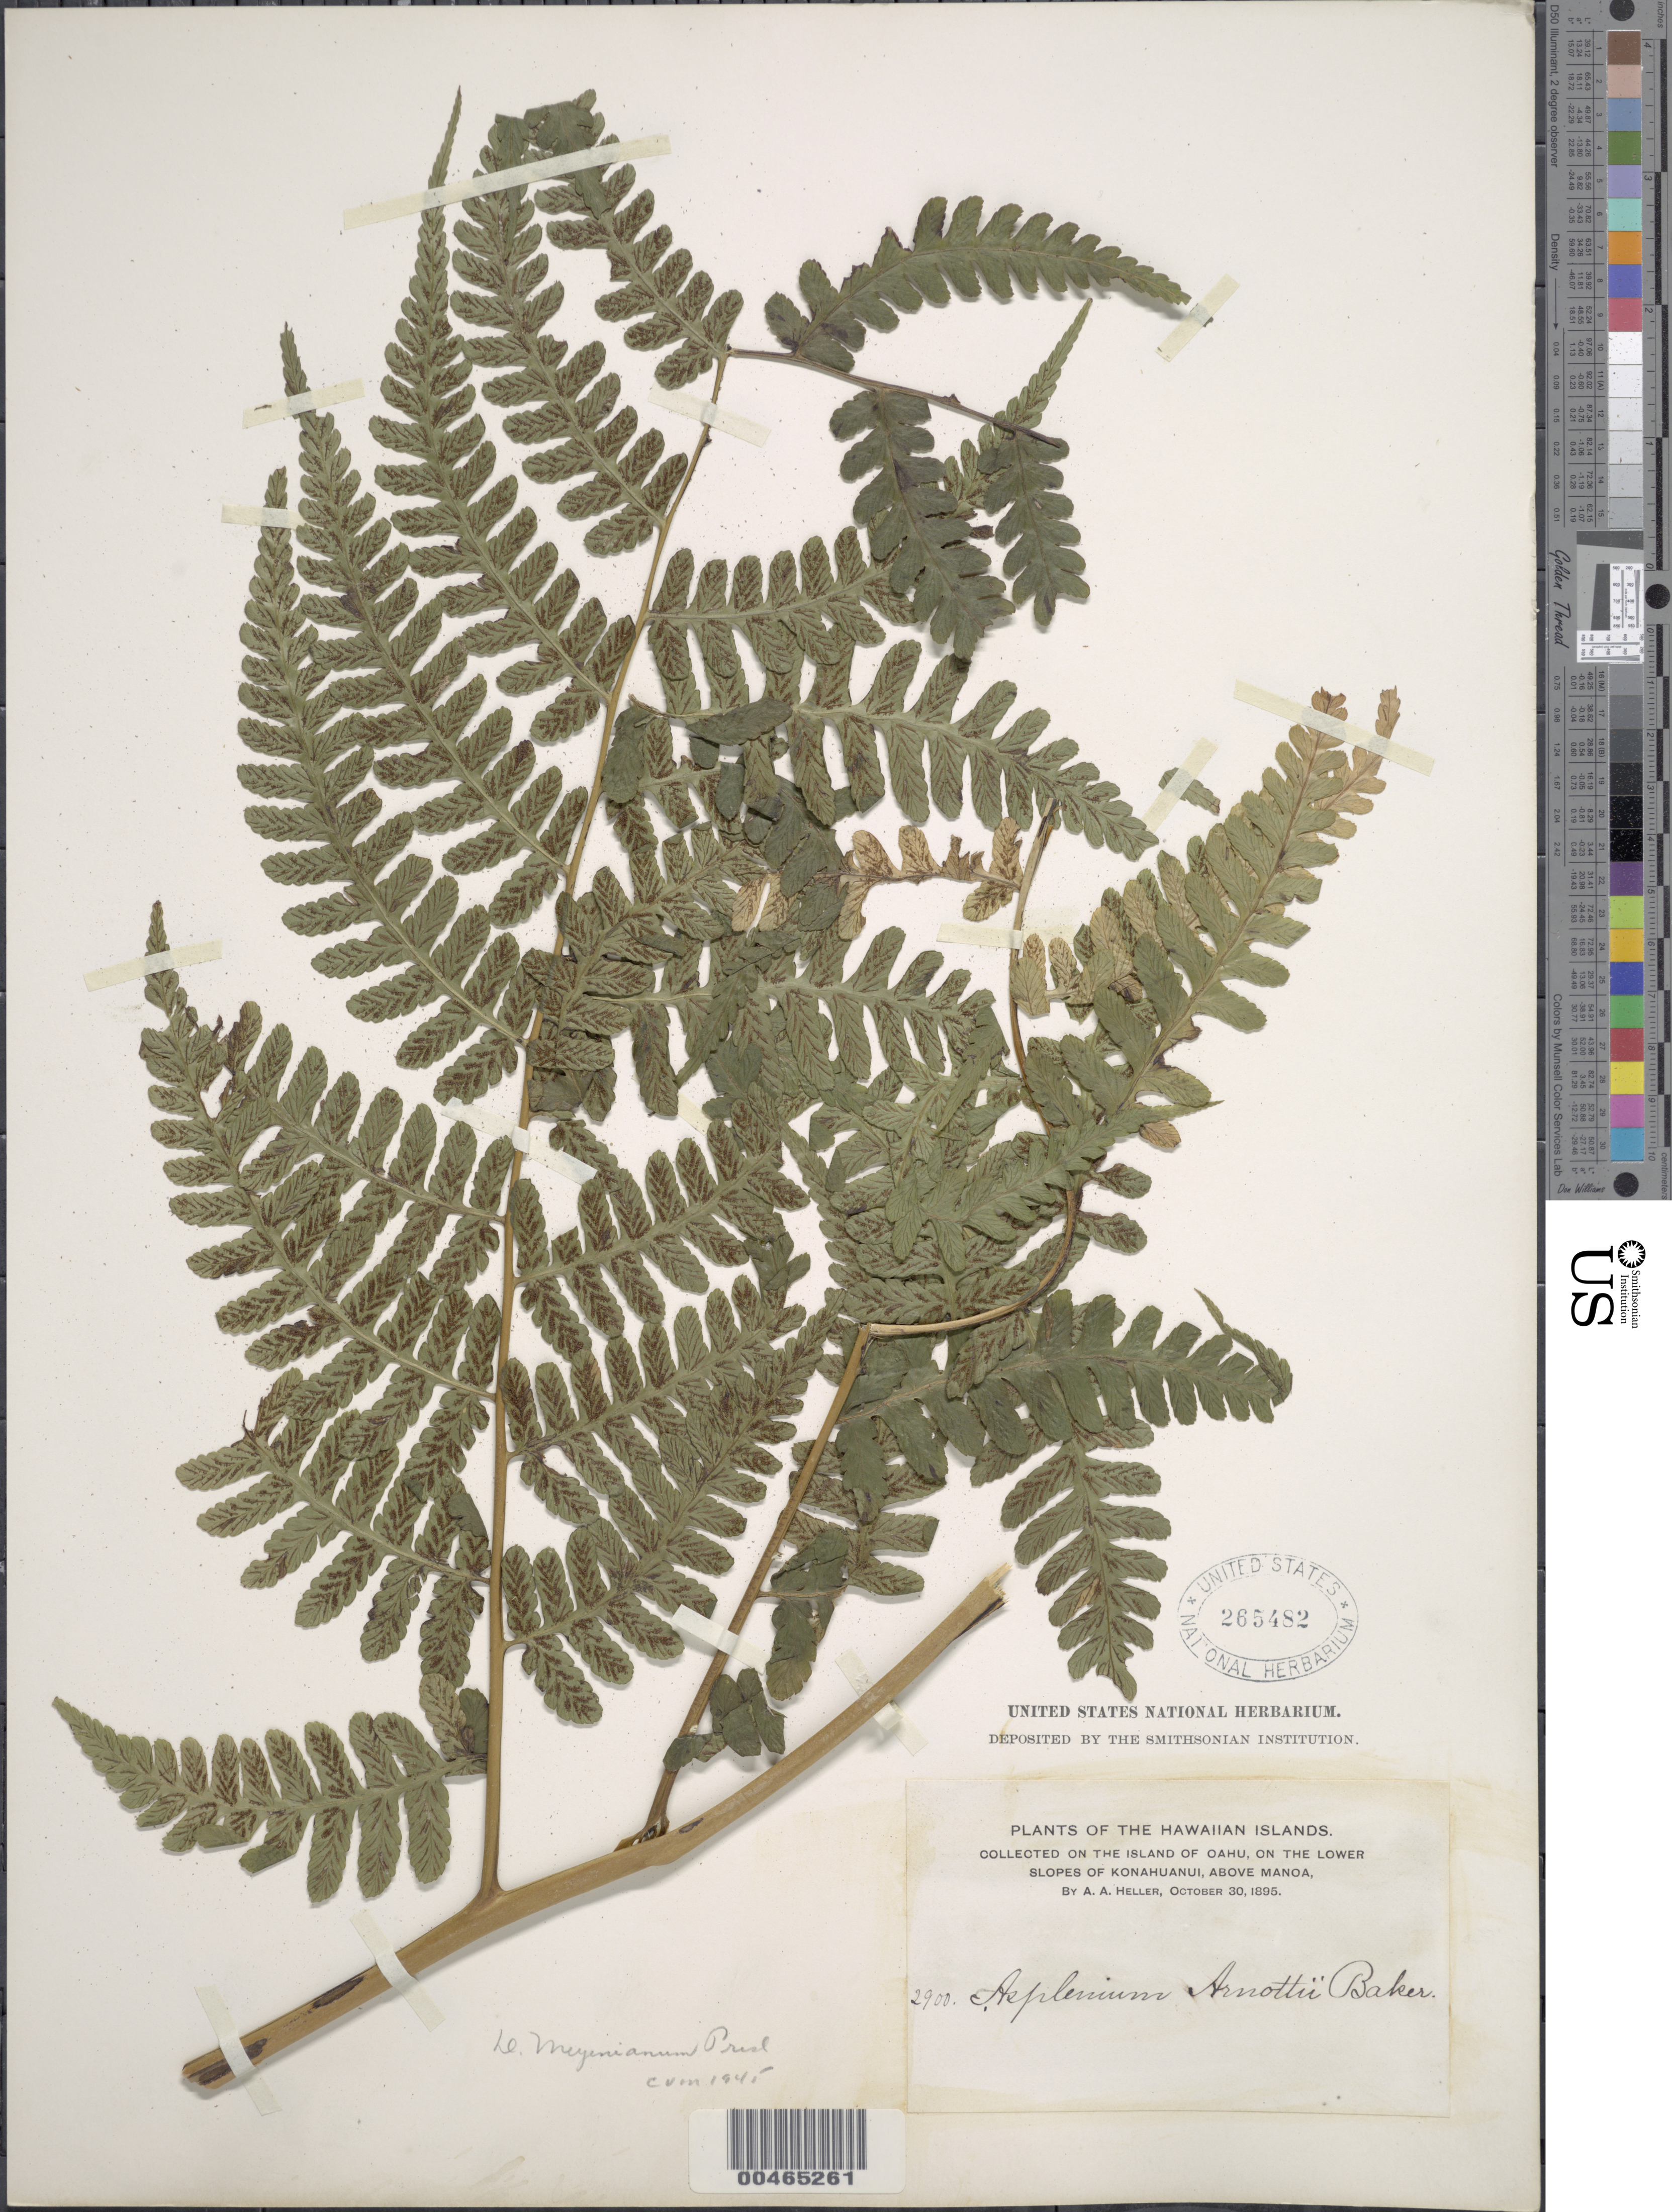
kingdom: Plantae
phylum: Tracheophyta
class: Polypodiopsida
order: Polypodiales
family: Athyriaceae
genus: Diplazium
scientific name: Diplazium arnottii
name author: Brack.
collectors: A. A. Heller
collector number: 2900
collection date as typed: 30 Oct 1895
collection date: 1895-10-30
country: United States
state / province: Hawaii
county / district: Honolulu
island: Oahu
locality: Konahuanui, above Manoa, Oahu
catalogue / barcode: US 265482